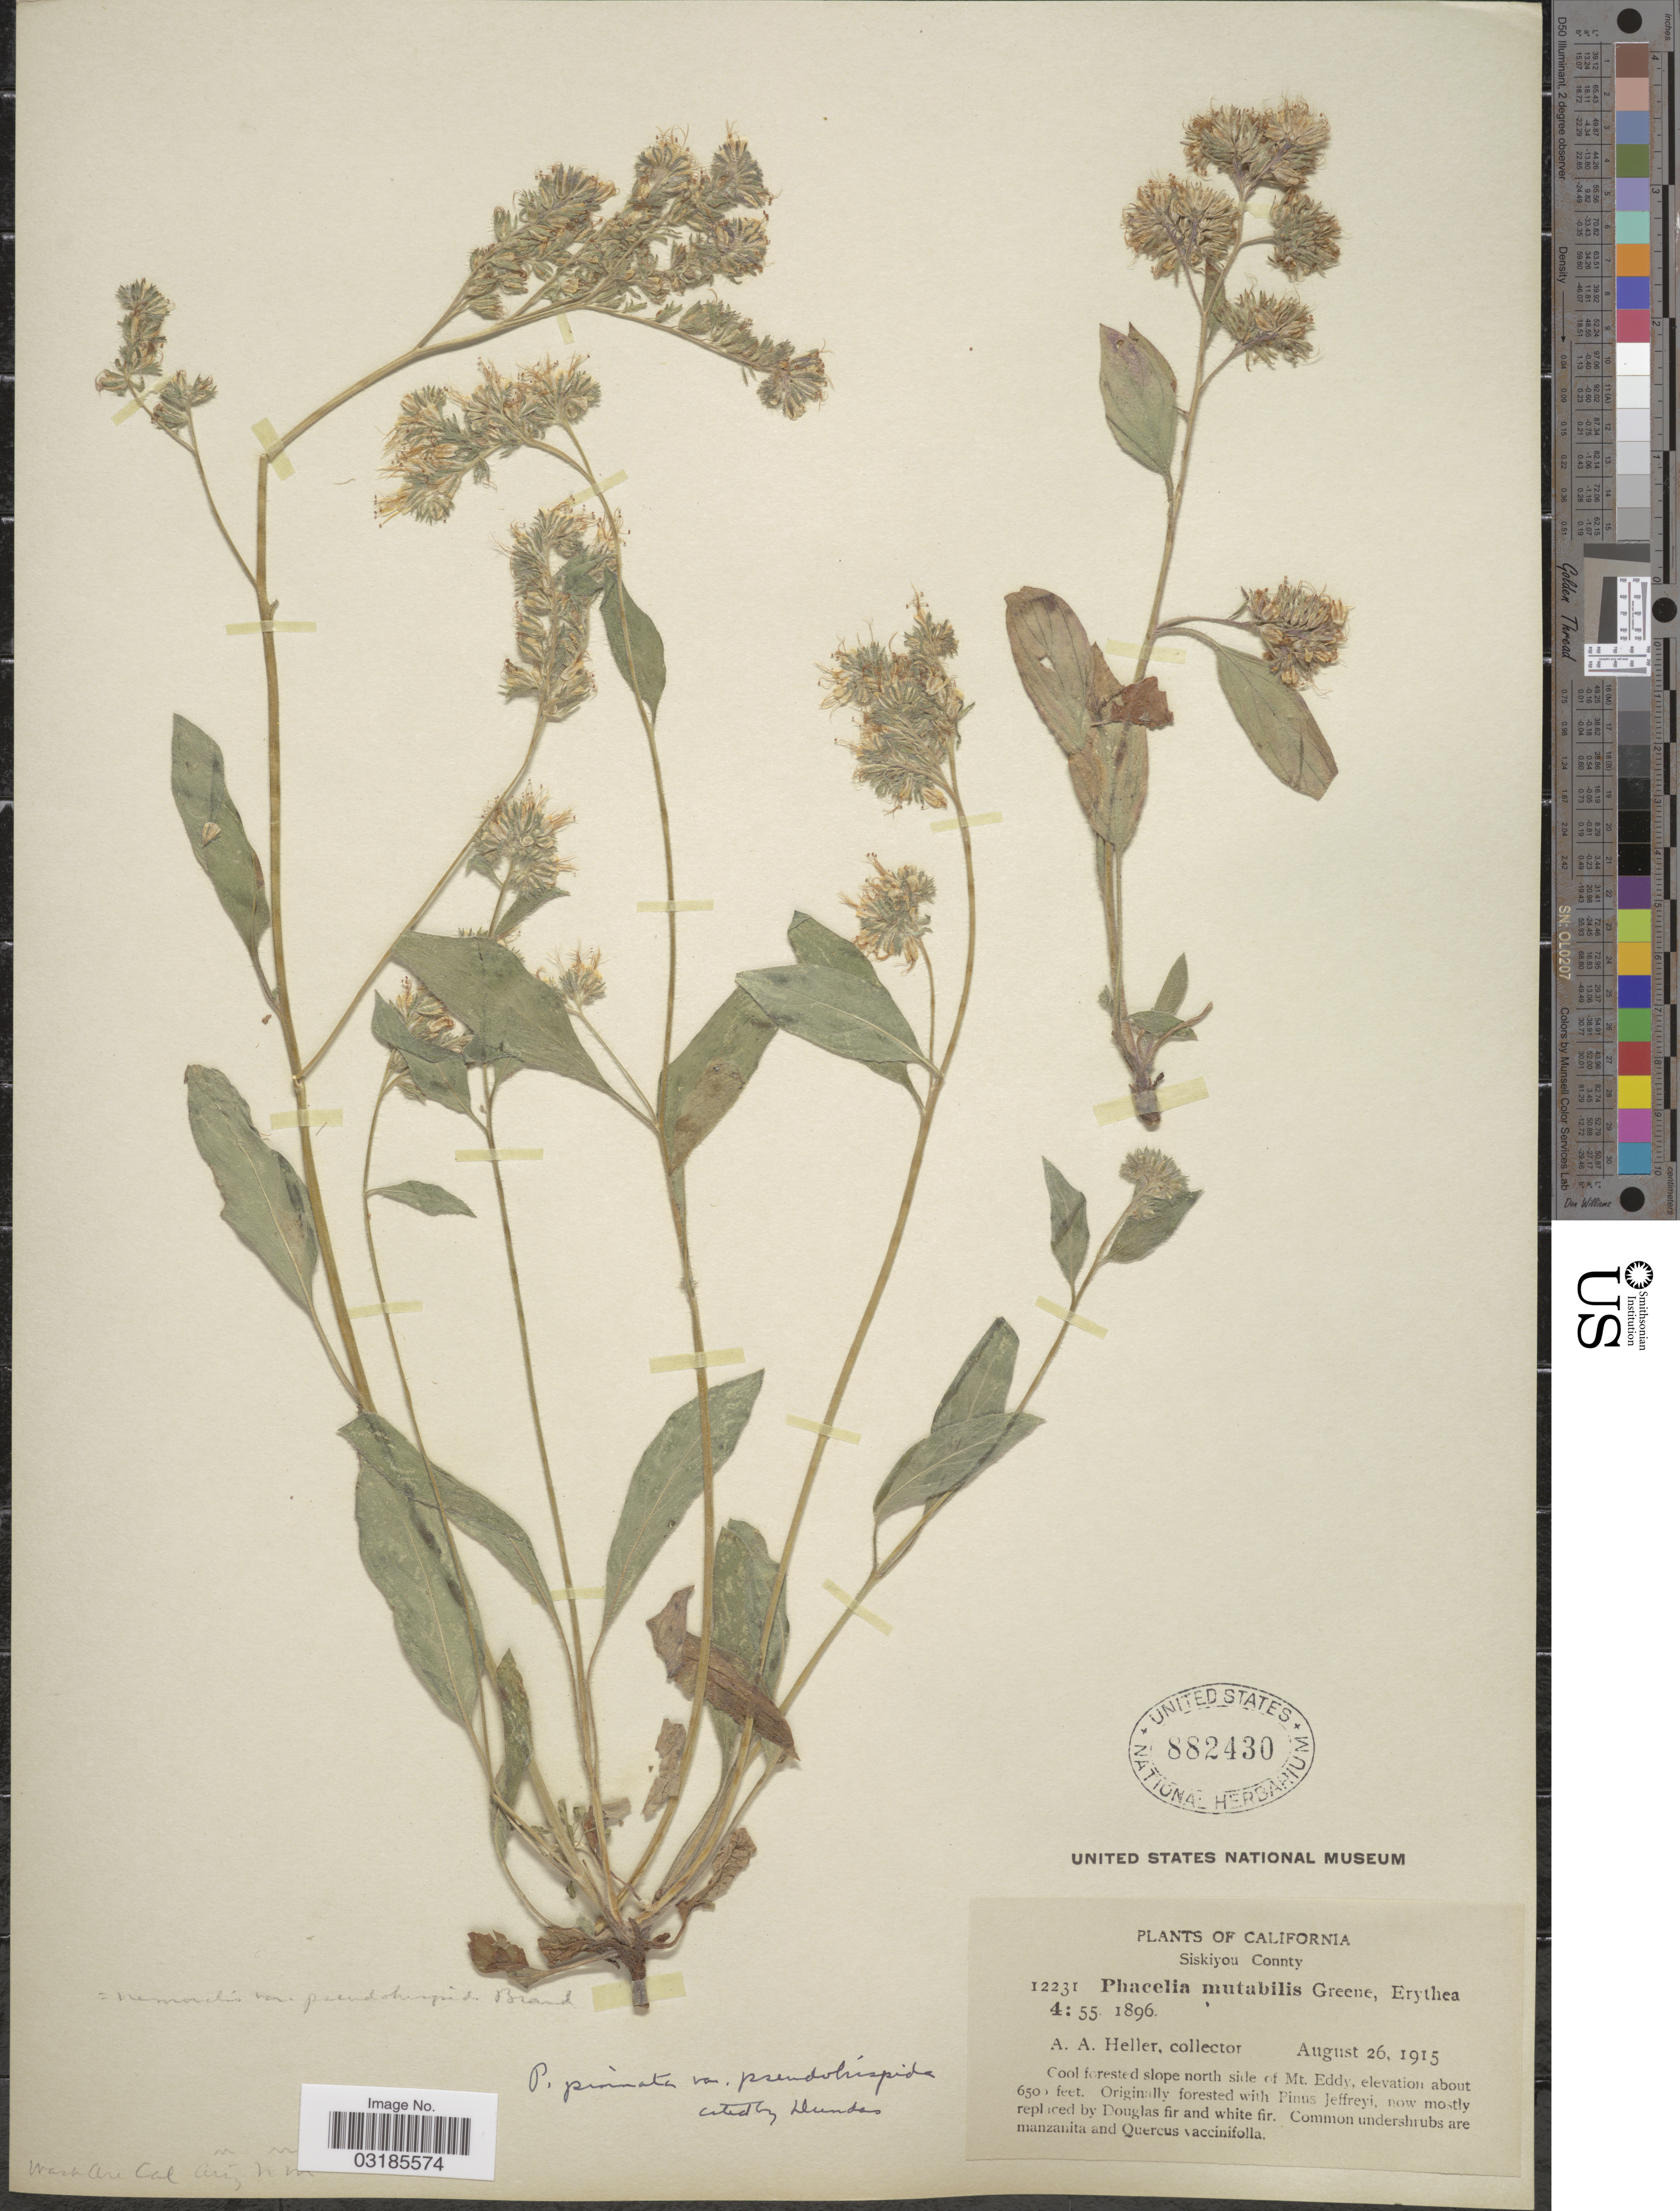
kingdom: Plantae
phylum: Tracheophyta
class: Magnoliopsida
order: Boraginales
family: Hydrophyllaceae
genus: Phacelia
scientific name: Phacelia nemoralis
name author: S.W. Greene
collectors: A. A. Heller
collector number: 12231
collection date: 1915-08-26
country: United States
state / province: California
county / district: Siskiyou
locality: Siskiyou Connty, Cool forested slope north side of Mt. Eddy.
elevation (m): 1981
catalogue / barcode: US 882430